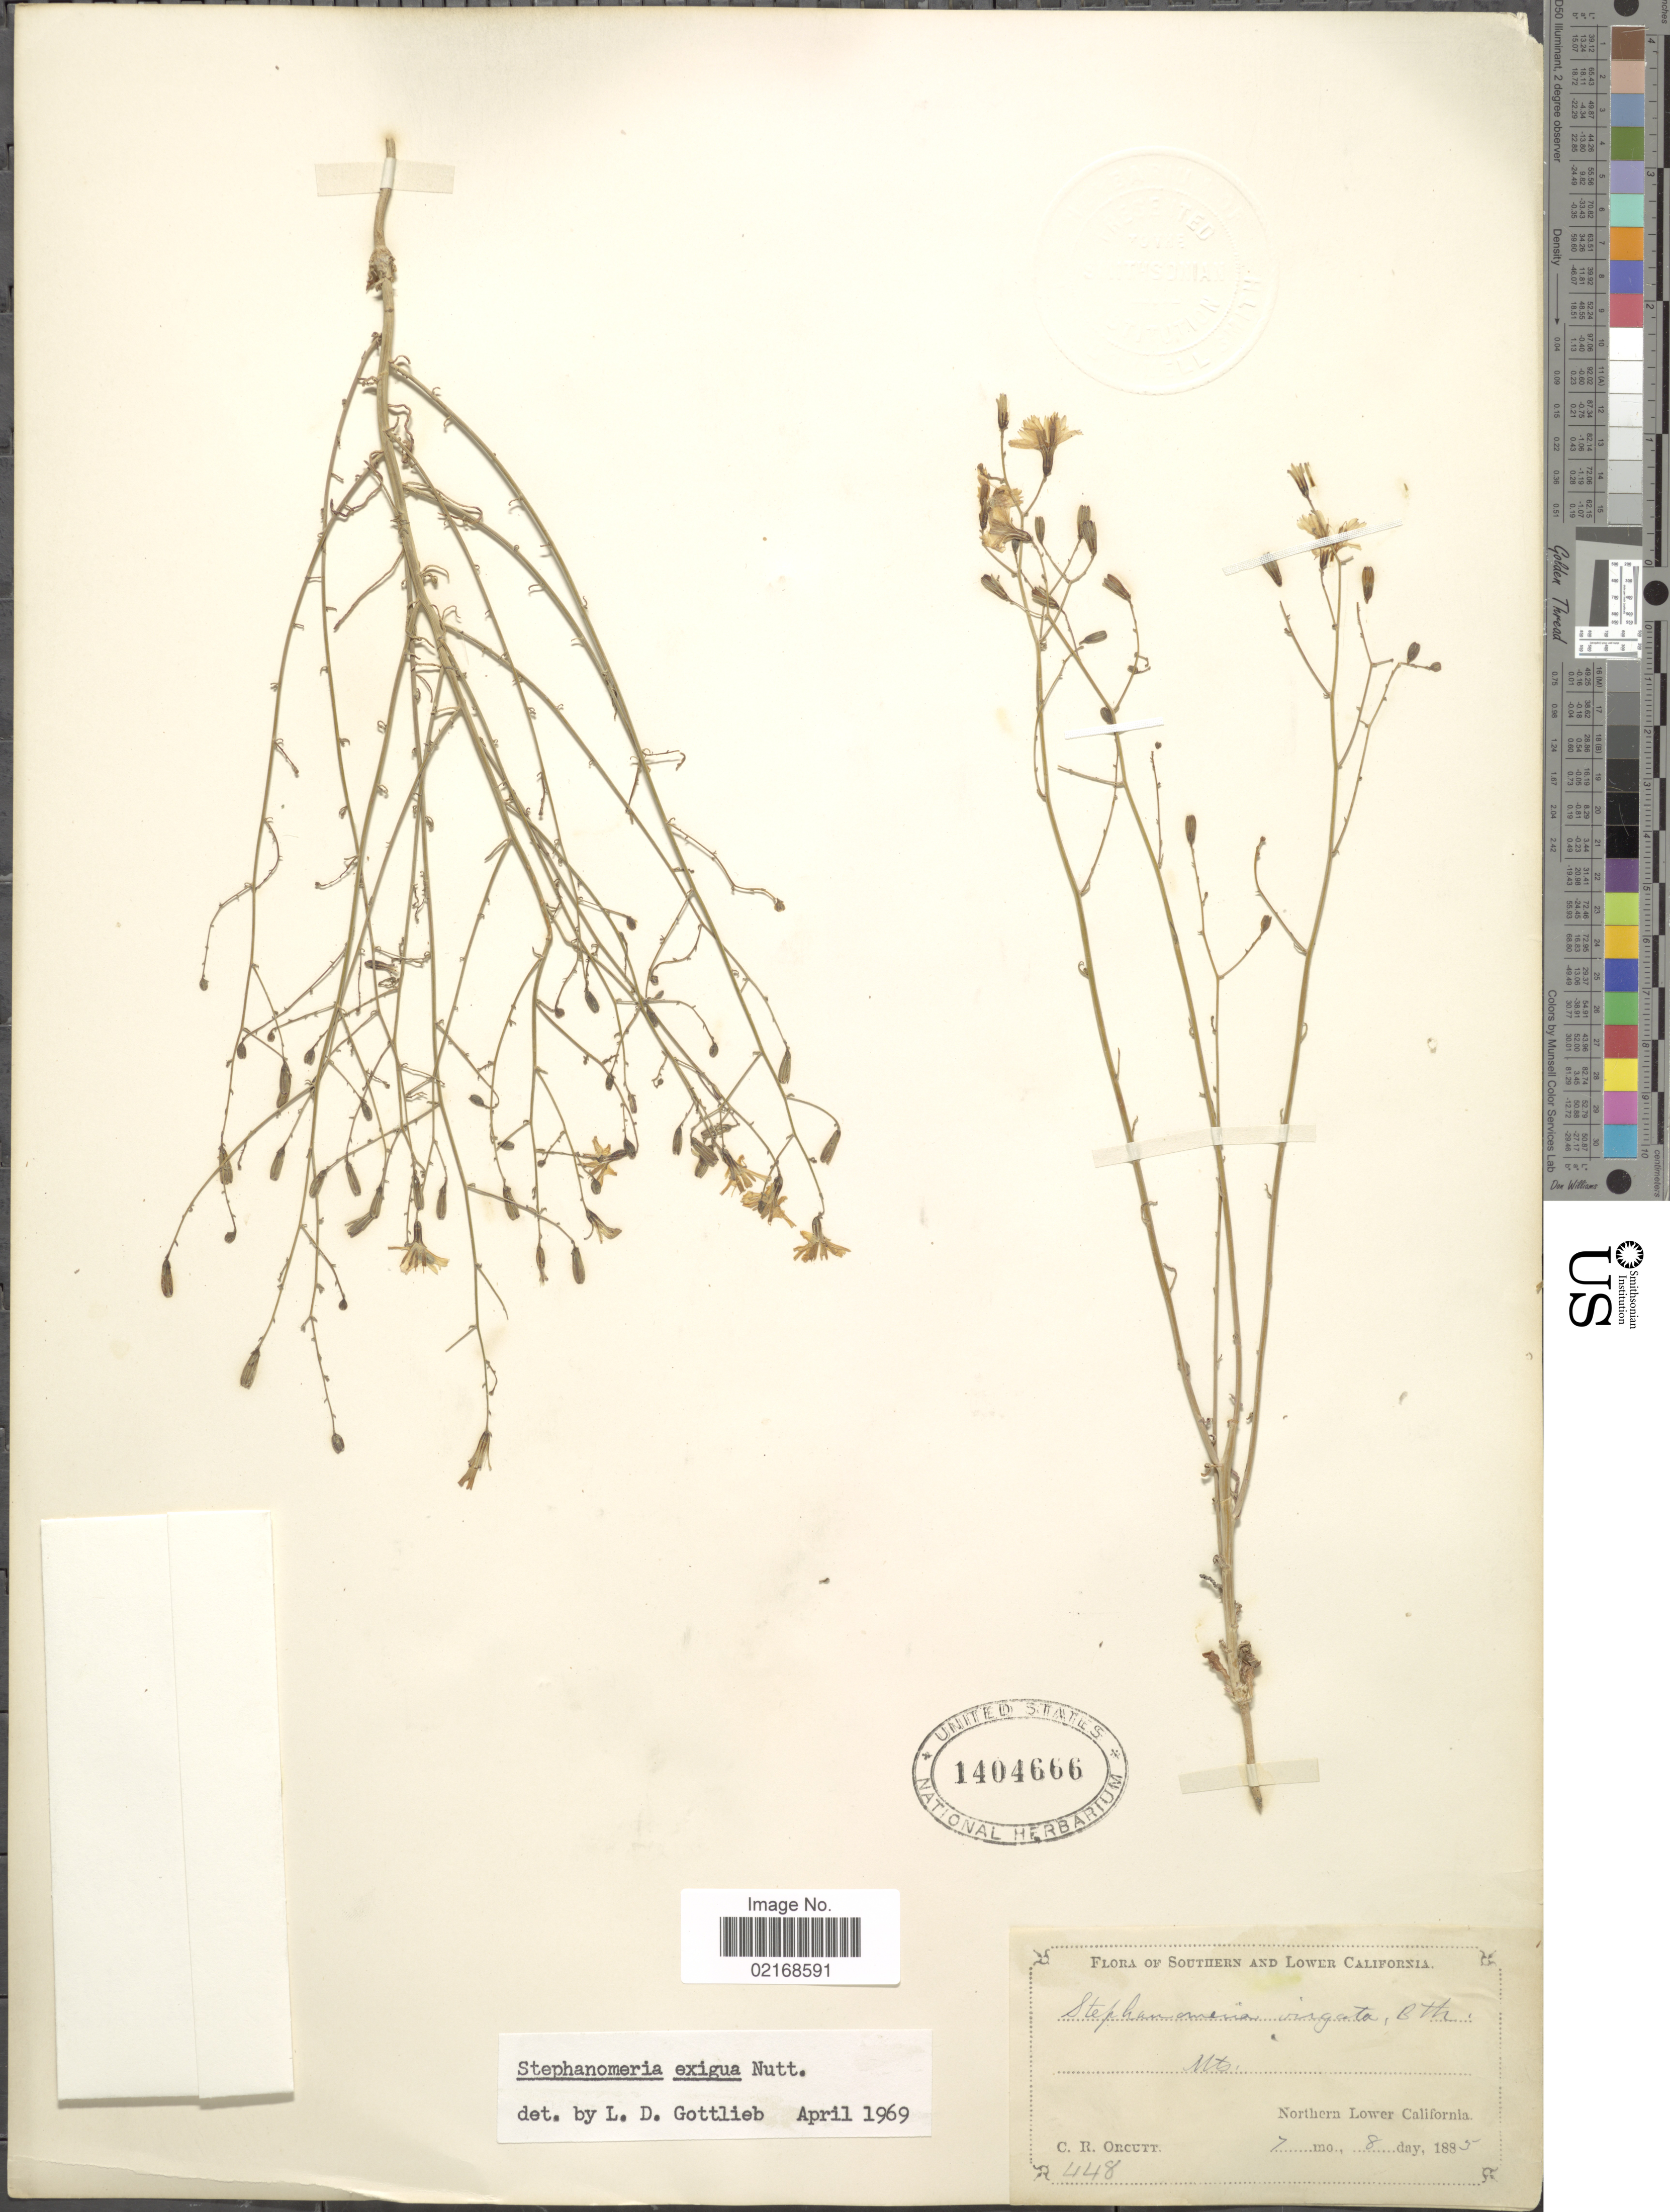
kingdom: Plantae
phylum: Tracheophyta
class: Magnoliopsida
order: Asterales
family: Asteraceae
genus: Stephanomeria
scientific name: Stephanomeria exigua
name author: Nutt.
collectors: C. R. Orcutt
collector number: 448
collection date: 1885-07-08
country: Mexico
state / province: Baja California Norte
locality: Northern Lower California, Mts, Southern and Lower California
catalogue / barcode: US 1404666